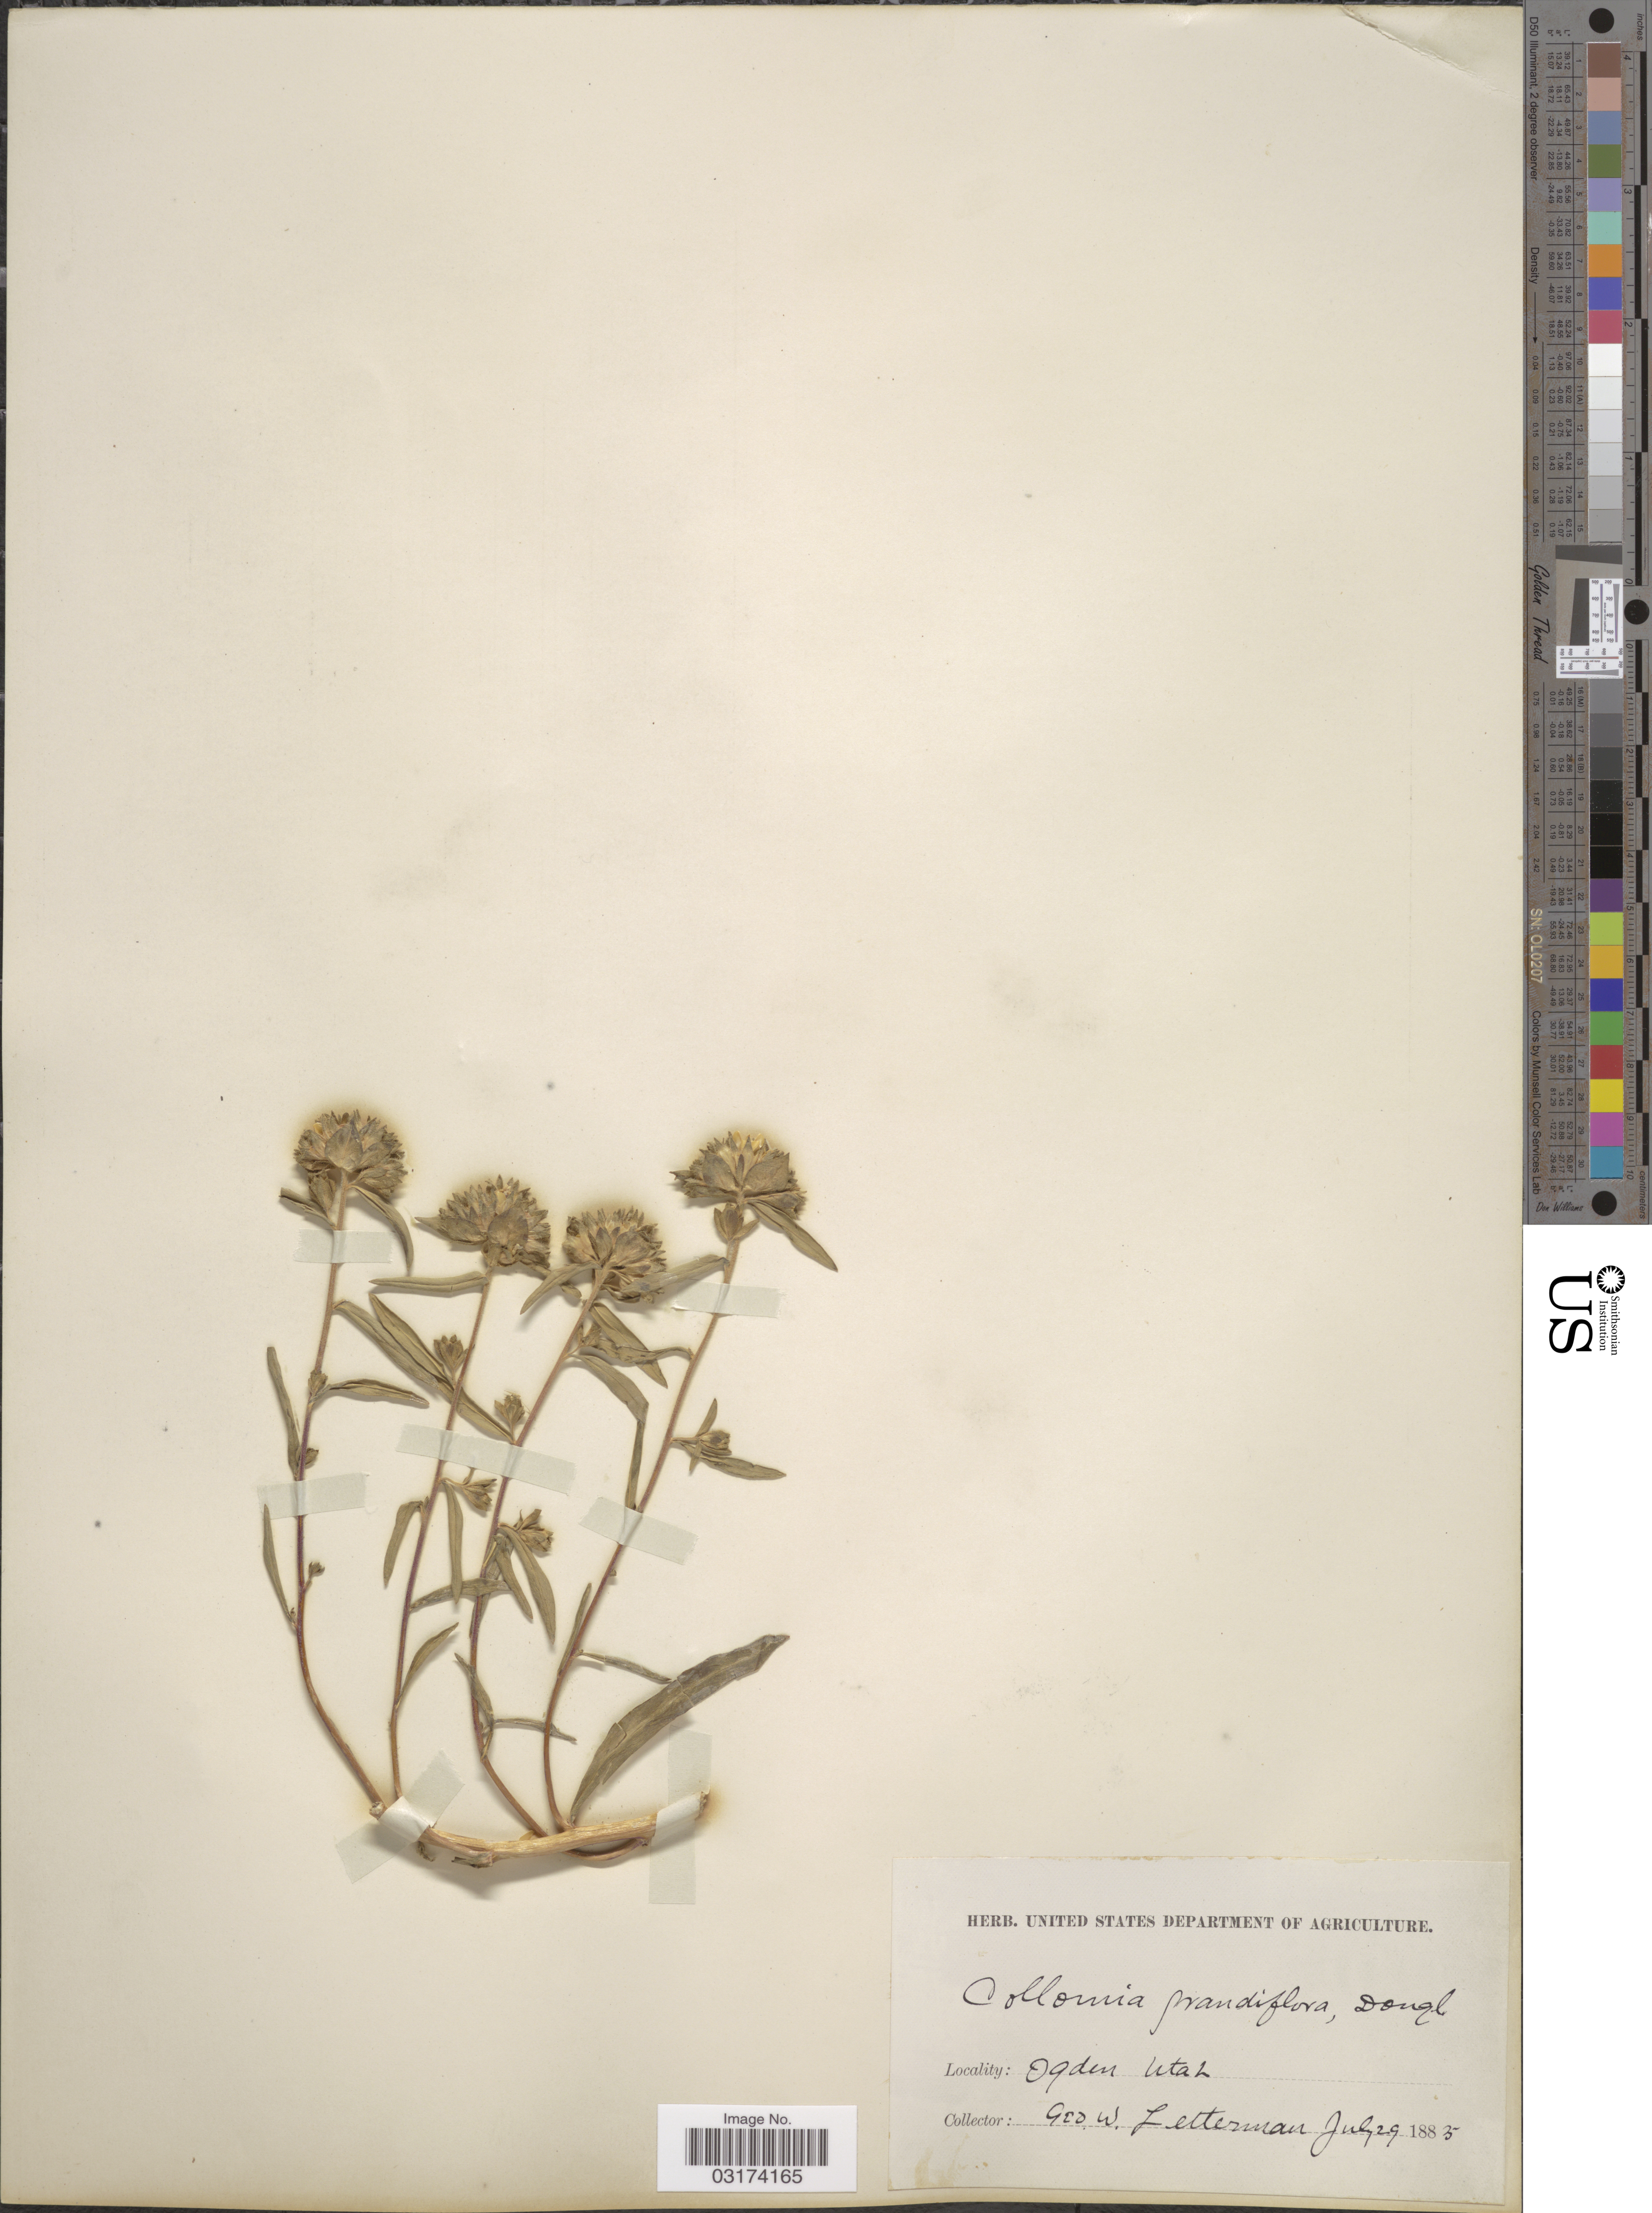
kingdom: Plantae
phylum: Tracheophyta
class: Magnoliopsida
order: Ericales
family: Polemoniaceae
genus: Collomia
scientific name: Collomia grandiflora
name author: Douglas ex Lindl.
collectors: G. W. Letterman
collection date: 1885-07-29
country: United States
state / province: Utah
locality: Ogden Utah.